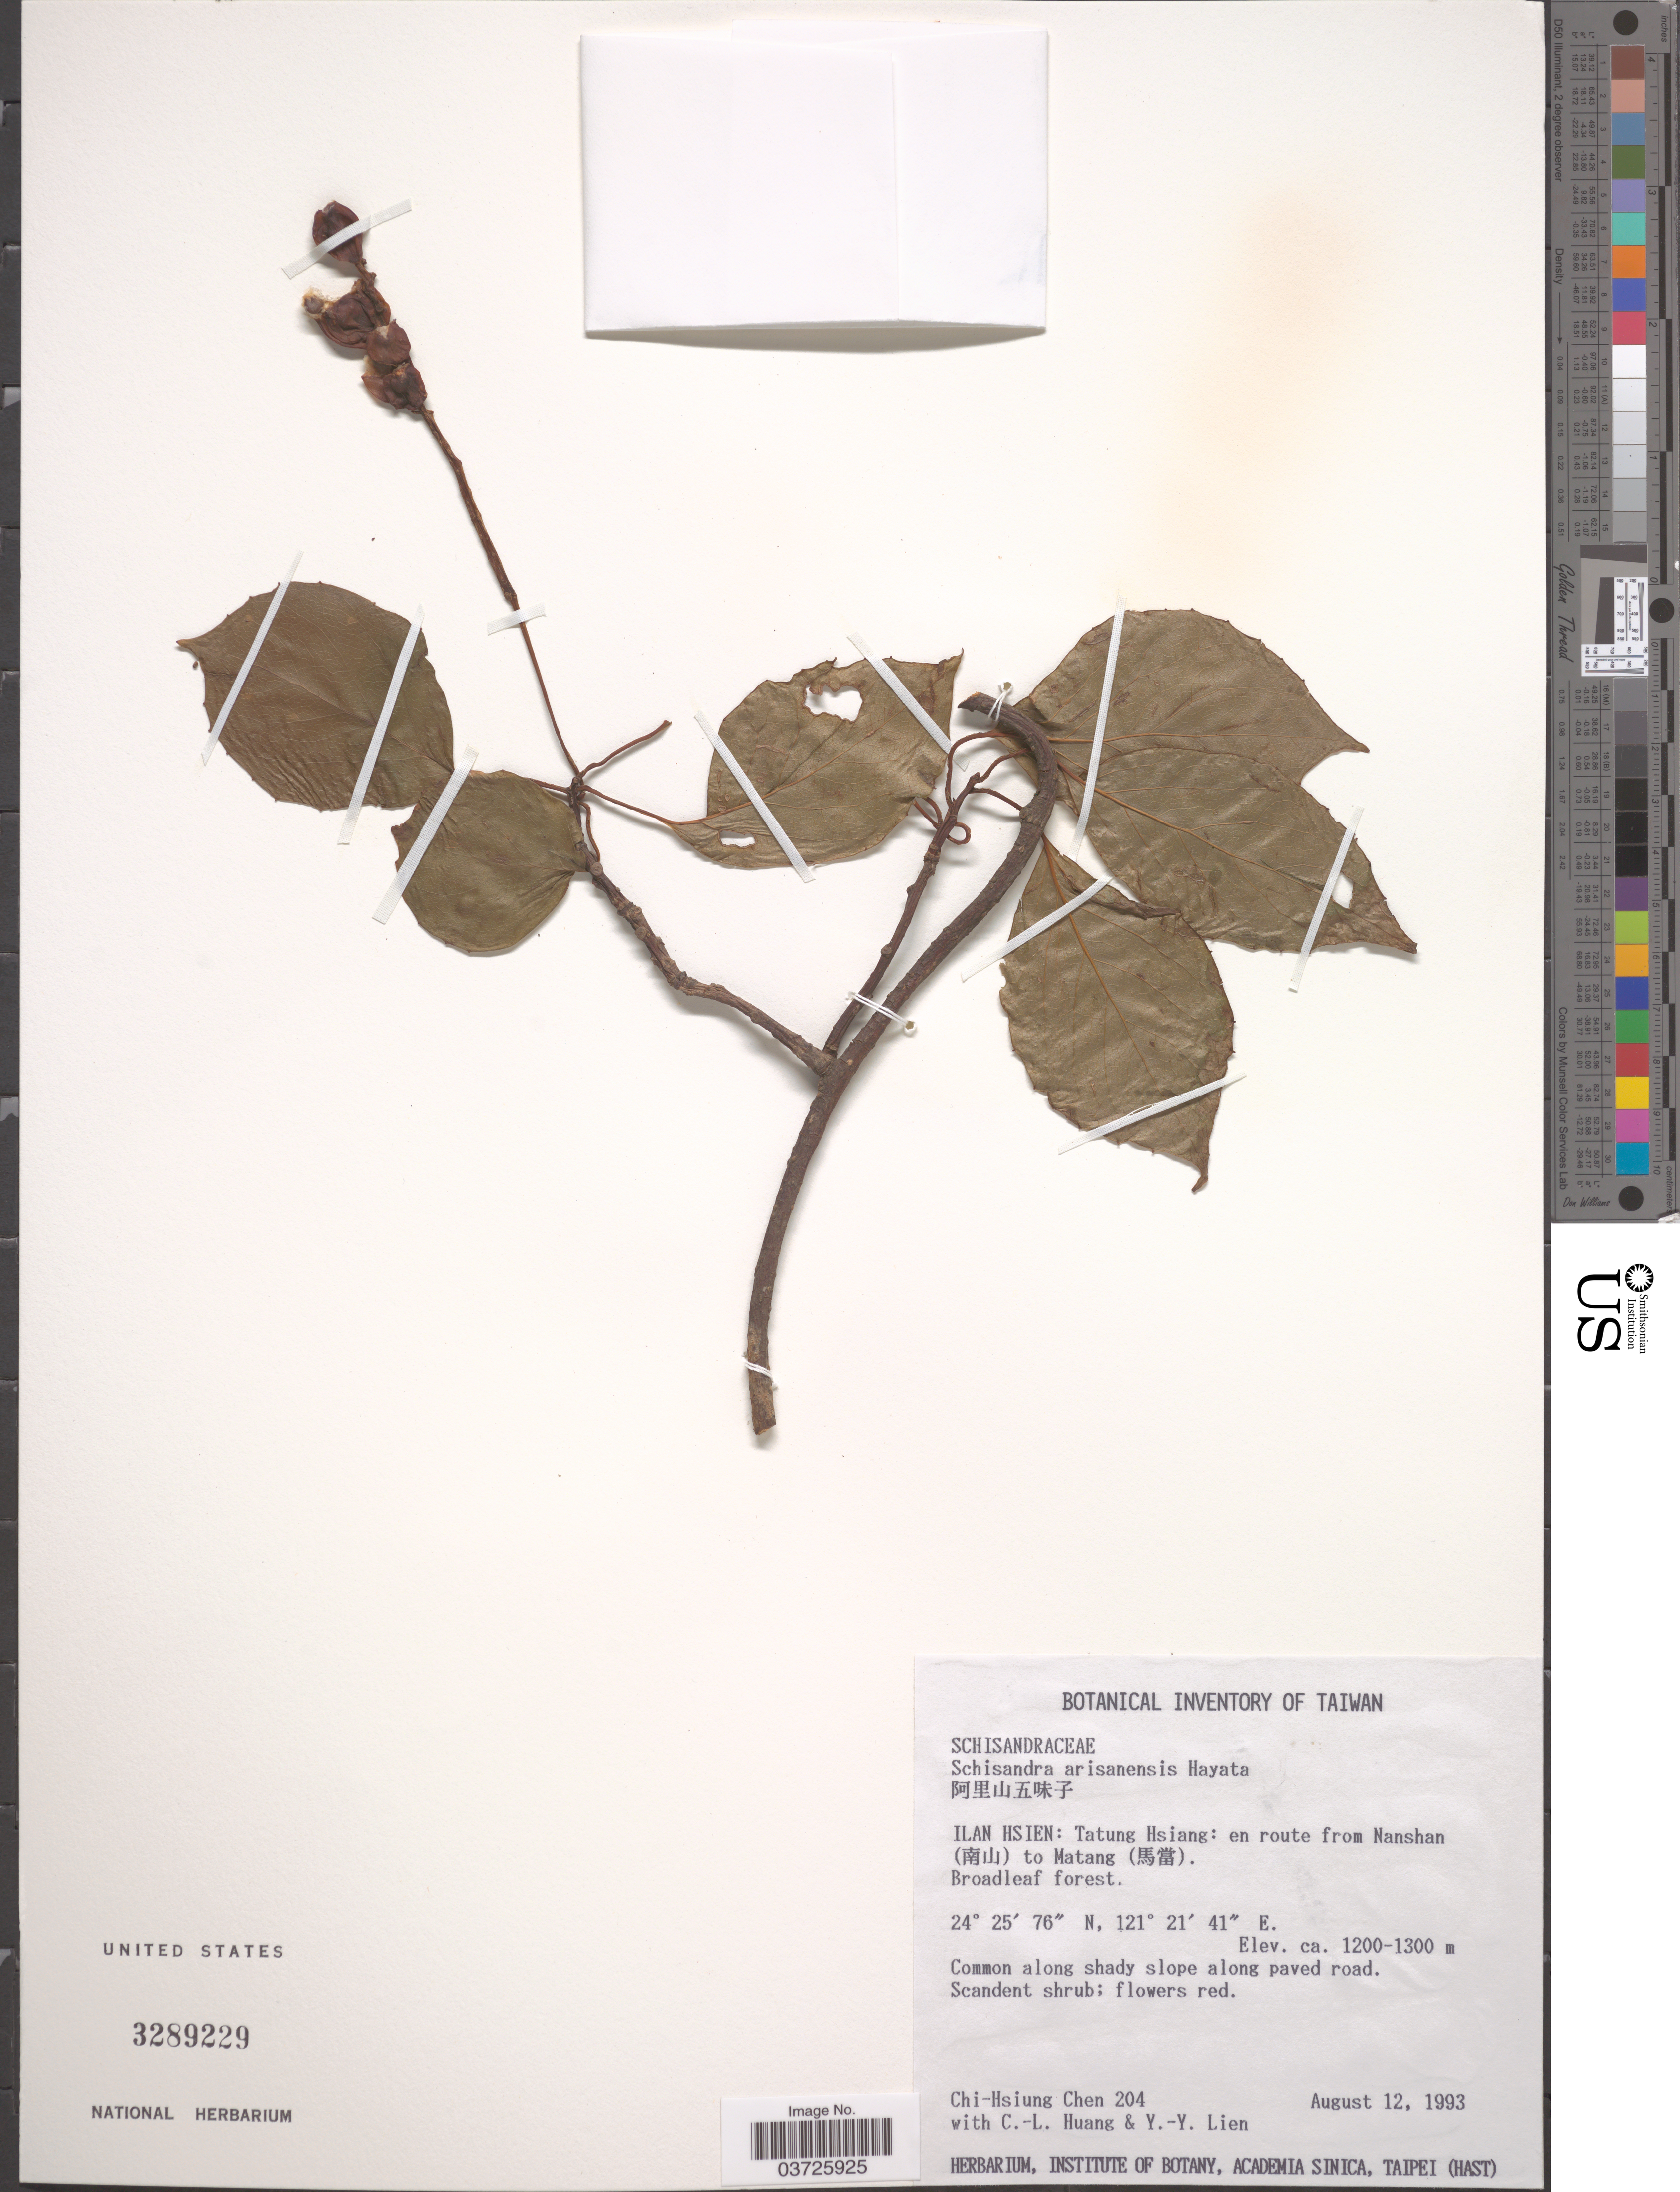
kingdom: Plantae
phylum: Tracheophyta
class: Magnoliopsida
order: Austrobaileyales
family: Schisandraceae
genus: Schisandra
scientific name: Schisandra arisanensis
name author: Hayata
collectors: C.-H. Chen, C.-L. Huang & Y. Y. Lien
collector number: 204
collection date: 1993-08-12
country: Taiwan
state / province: Ilan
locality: Ilan Hsien: Tatung Hsiang: en route from Nanshan (X) to Matang (X).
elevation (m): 1200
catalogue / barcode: US 3289229